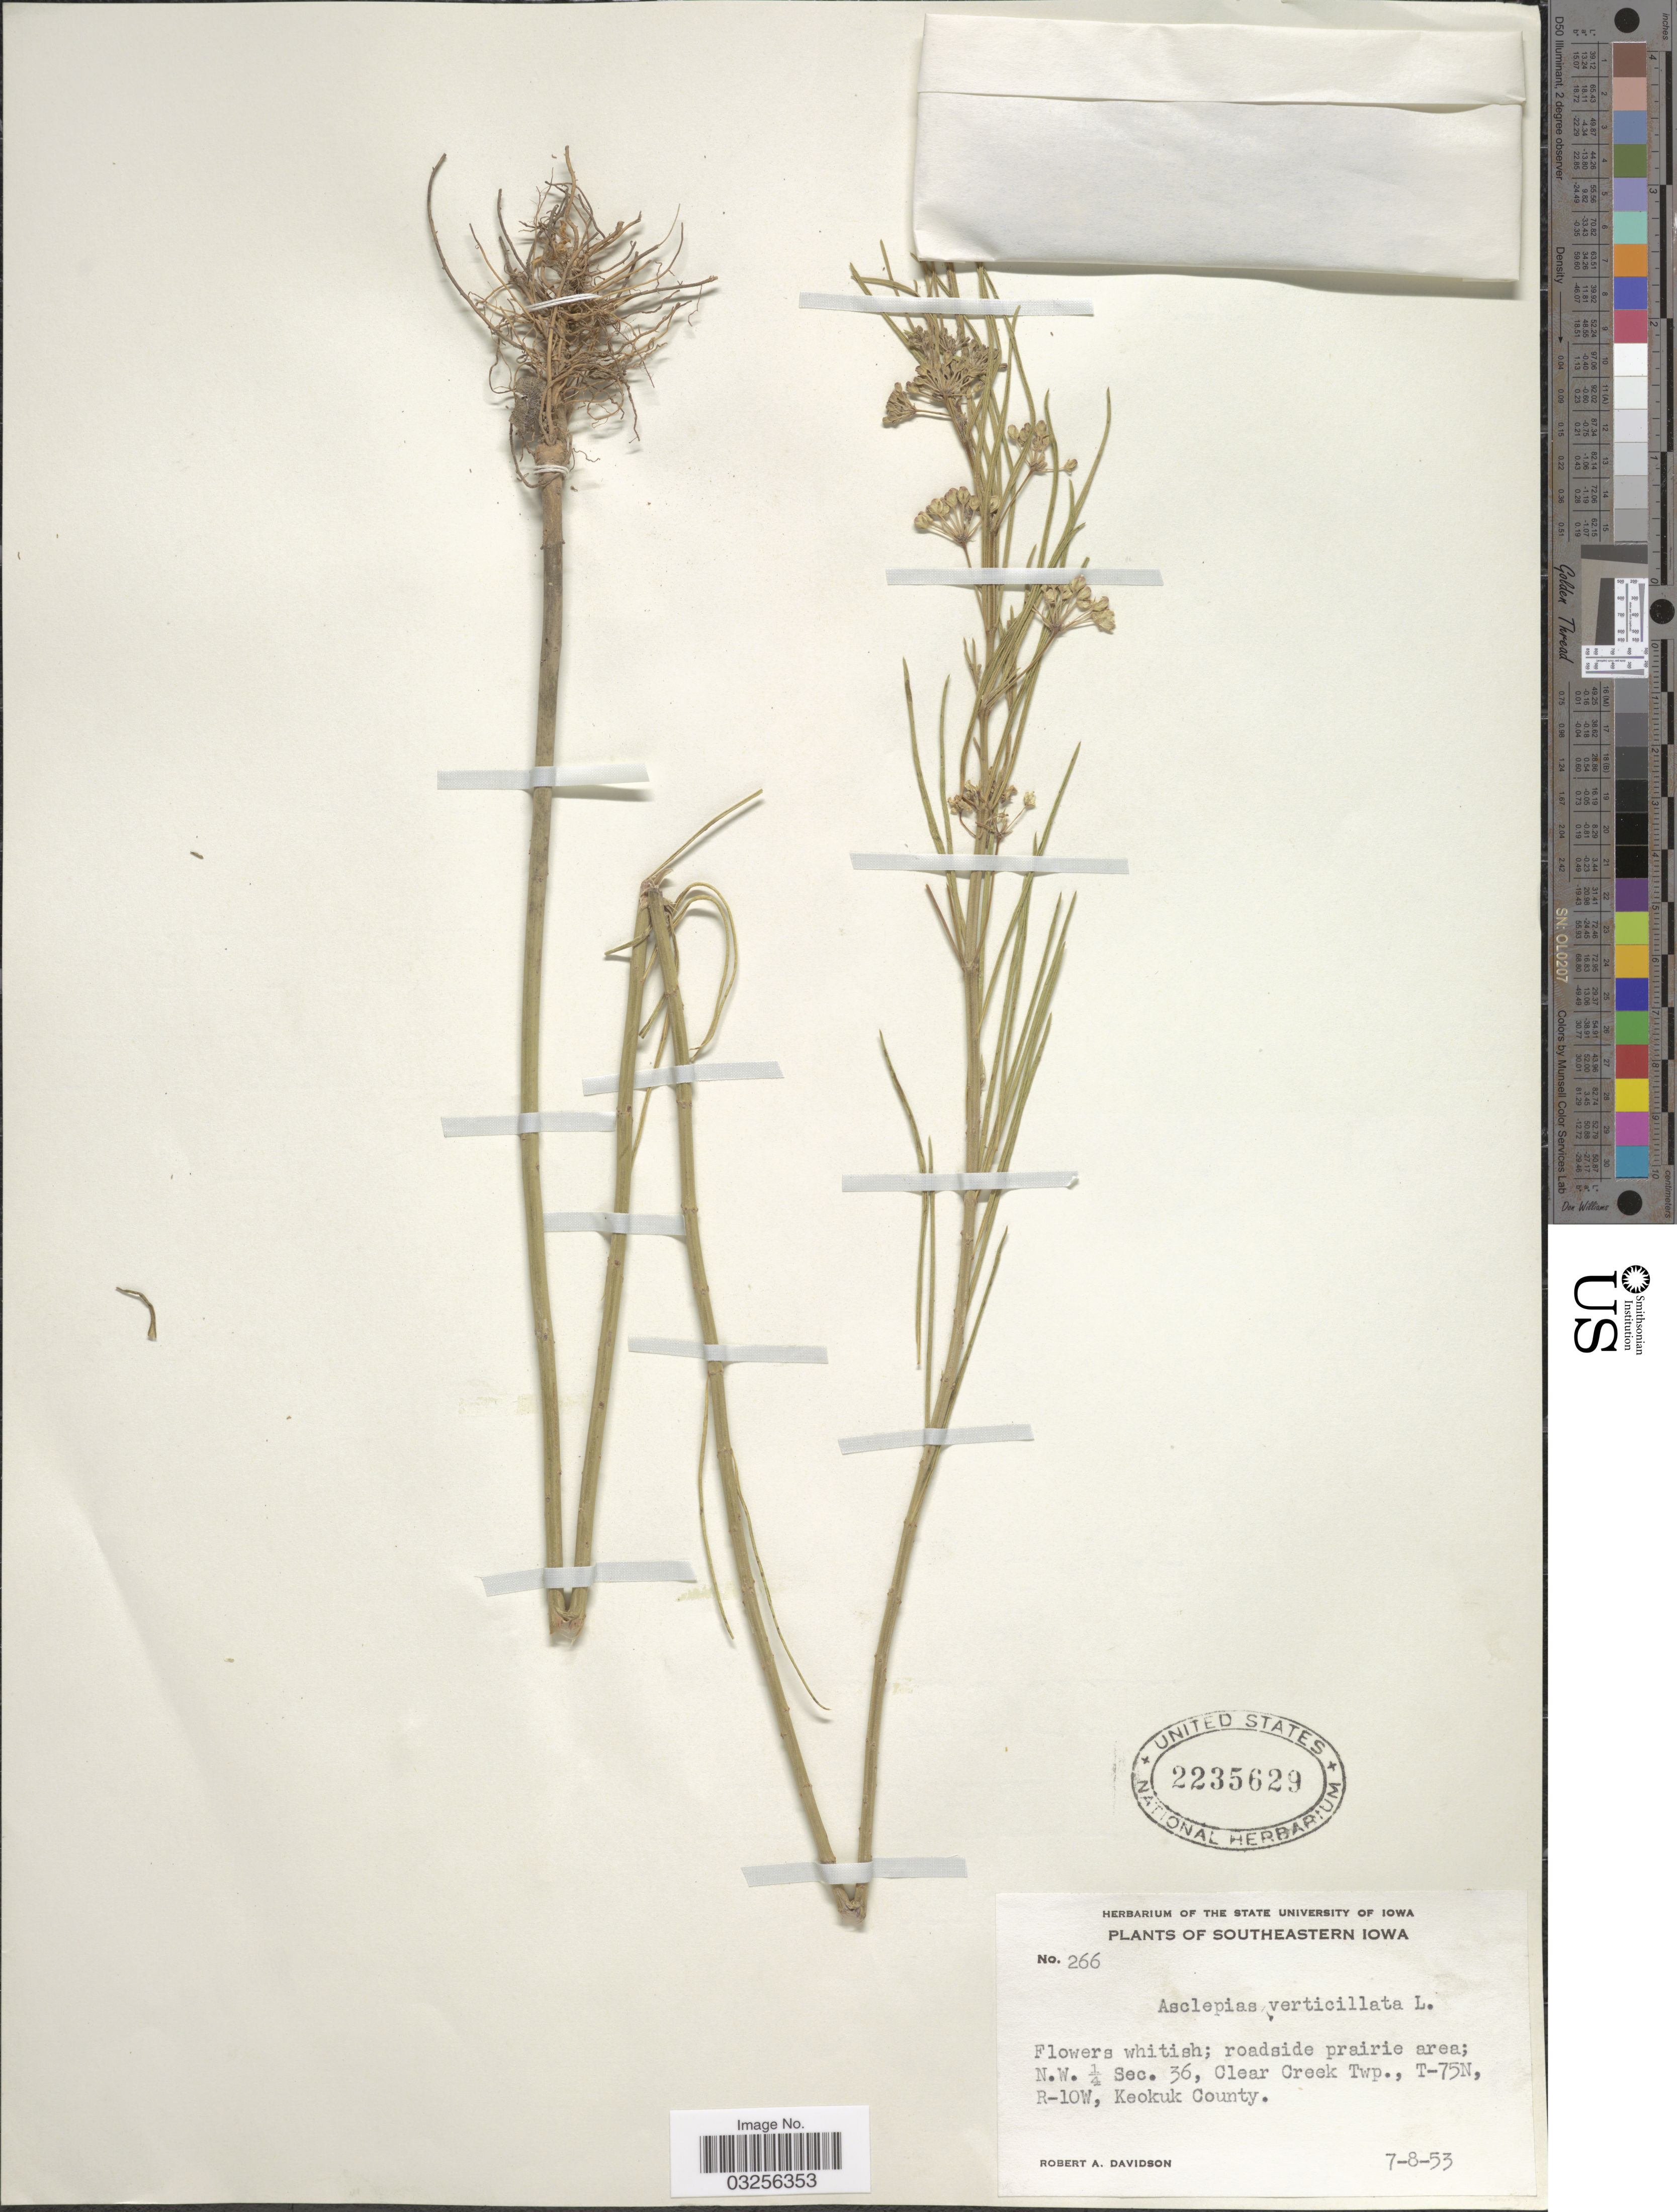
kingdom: Plantae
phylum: Tracheophyta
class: Magnoliopsida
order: Gentianales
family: Apocynaceae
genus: Asclepias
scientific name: Asclepias verticillata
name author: L.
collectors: R. A. Davidson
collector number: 266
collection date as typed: Transcribed d/m/y: 8/7/53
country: United States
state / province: Iowa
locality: Southeastern Iowa. N.W. ¼ Sec. 36, Clear Creek Twp., T-75N, R-10W, Keokuk County.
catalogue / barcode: US 2235629